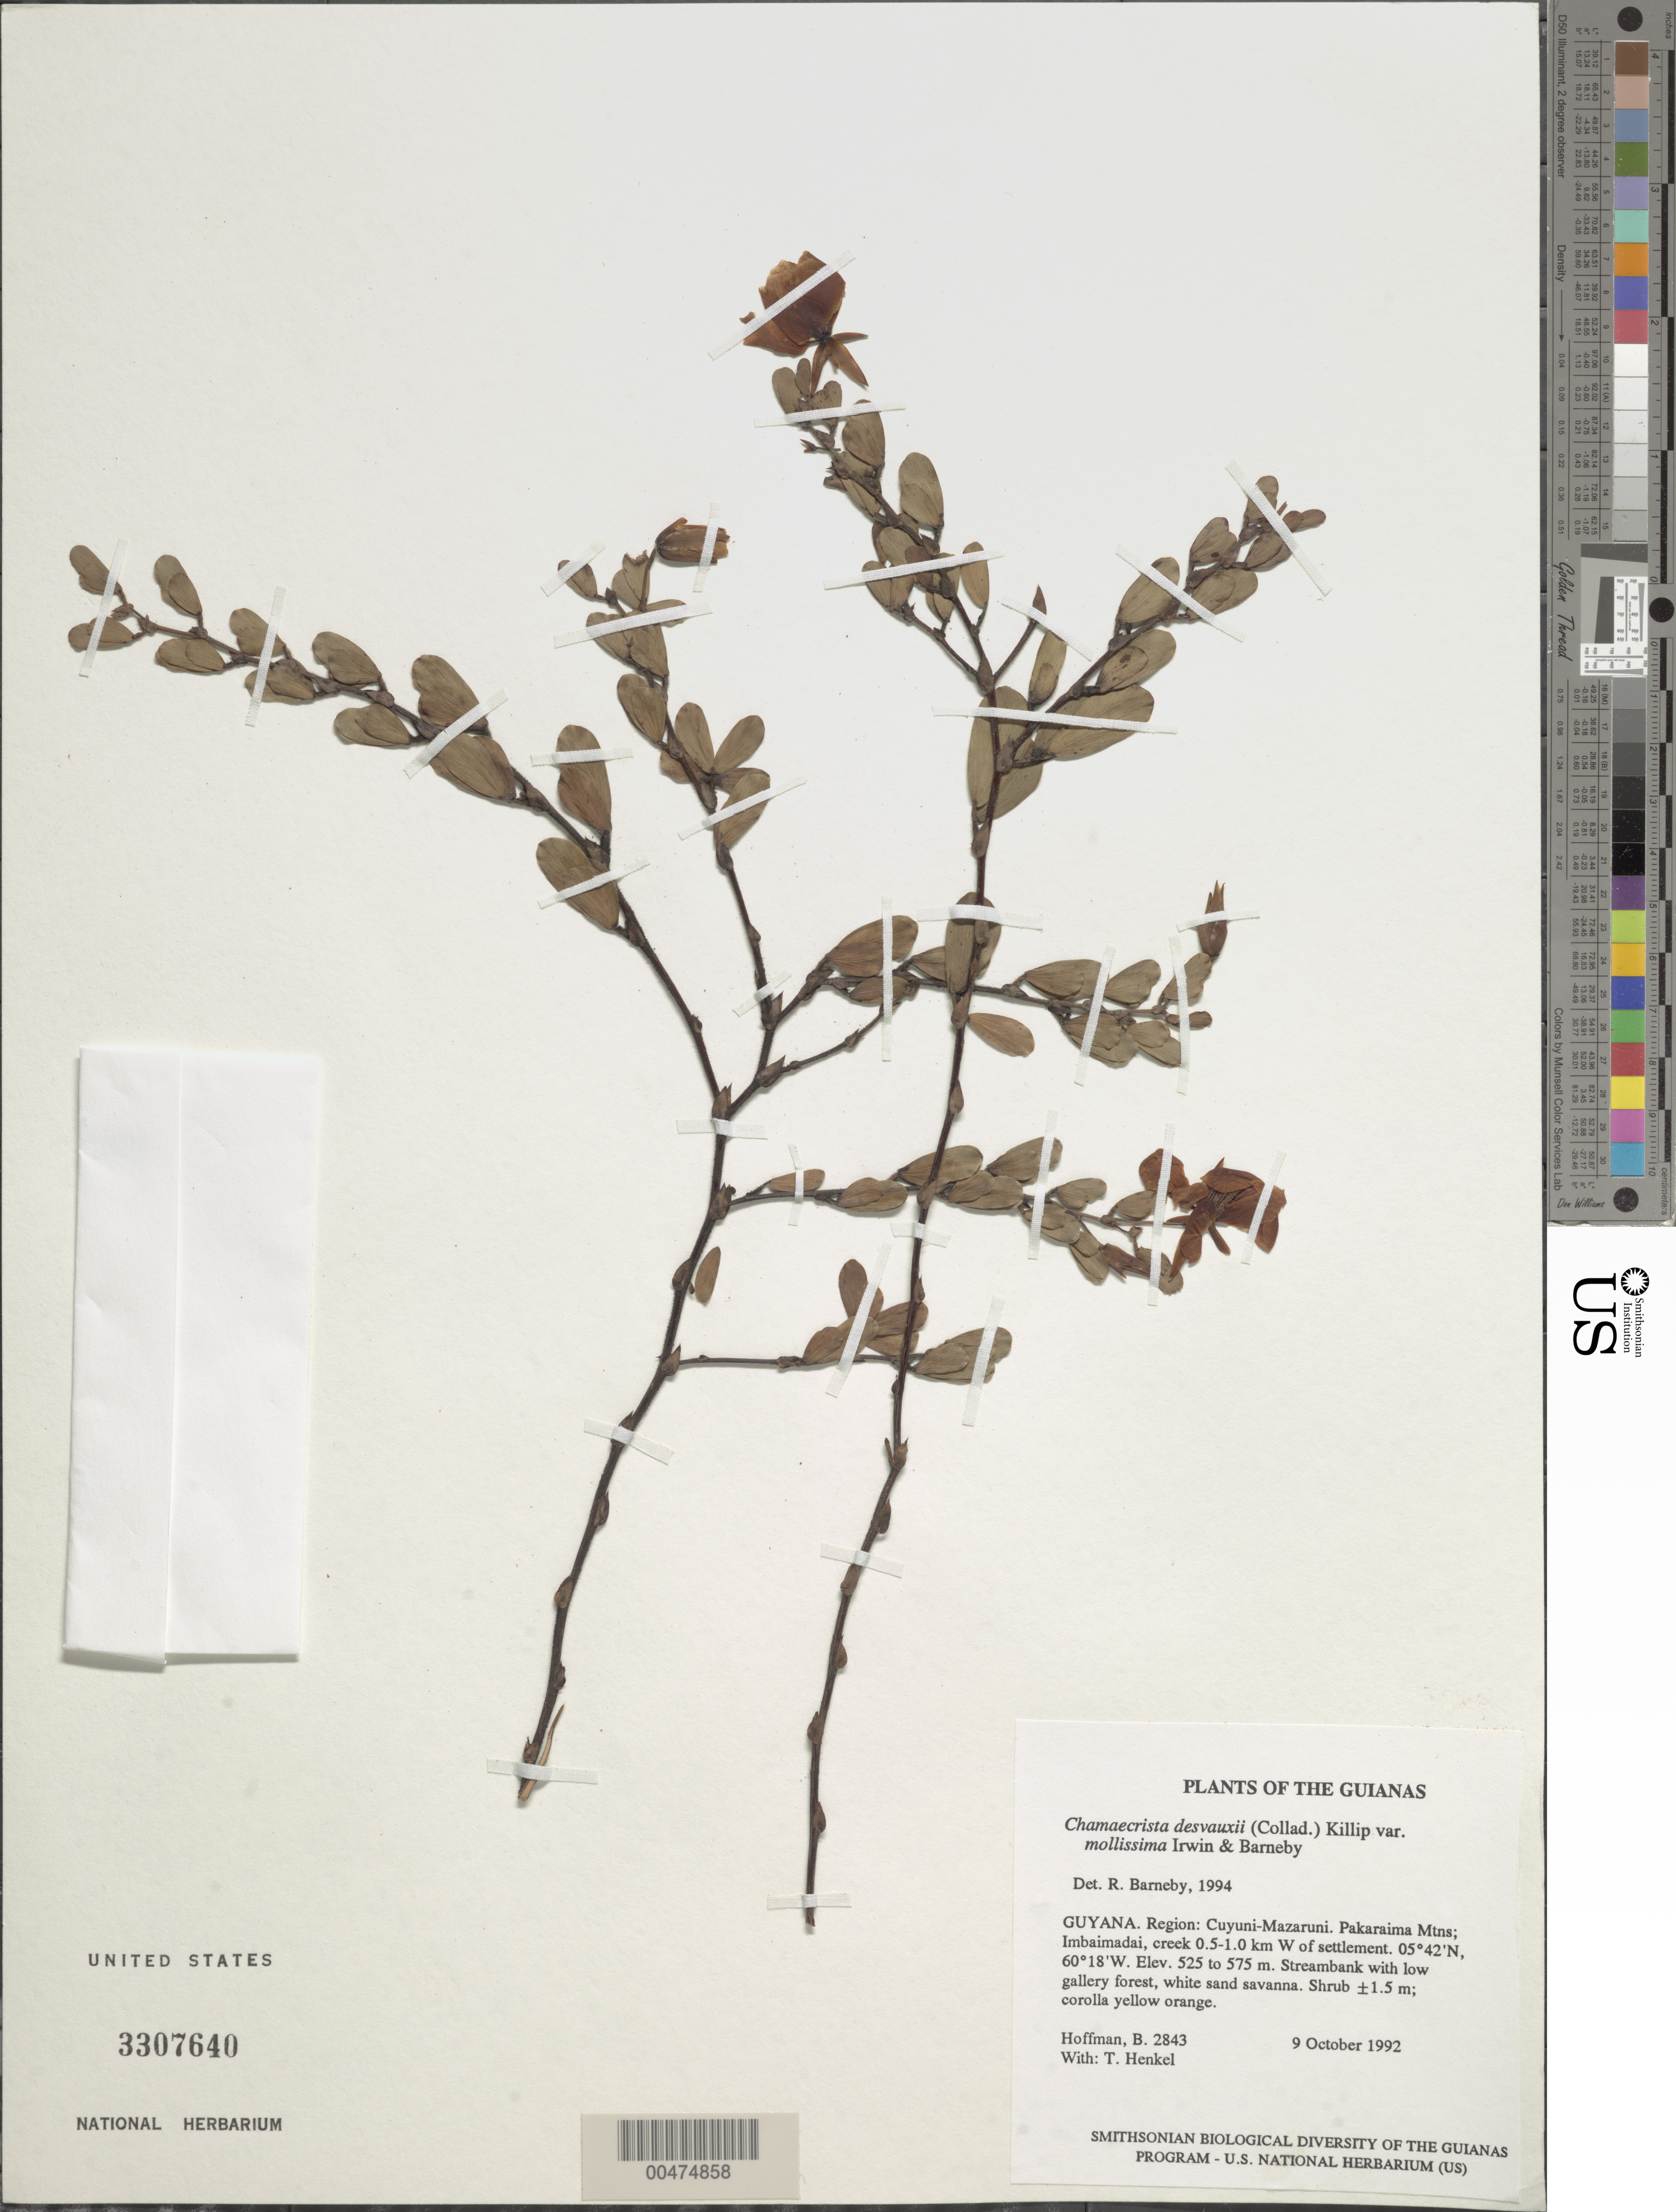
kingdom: Plantae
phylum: Tracheophyta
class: Magnoliopsida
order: Fabales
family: Fabaceae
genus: Chamaecrista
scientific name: Chamaecrista desvauxii var. mollissima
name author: (Benth.) H.S. Irwin & Barneby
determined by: Barneby, Rupert C., (NY)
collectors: B. Hoffman & T. Henkel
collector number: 2843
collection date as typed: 9 October 1992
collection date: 1992-10-09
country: Guyana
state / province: Cuyuni-Mazaruni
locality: Pakaraima Mountains; creek 0.5-1.0 km W of Imbaimadai settlement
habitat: Streambank with low gallery forest, white sand savanna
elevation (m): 525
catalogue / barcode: US 3307640